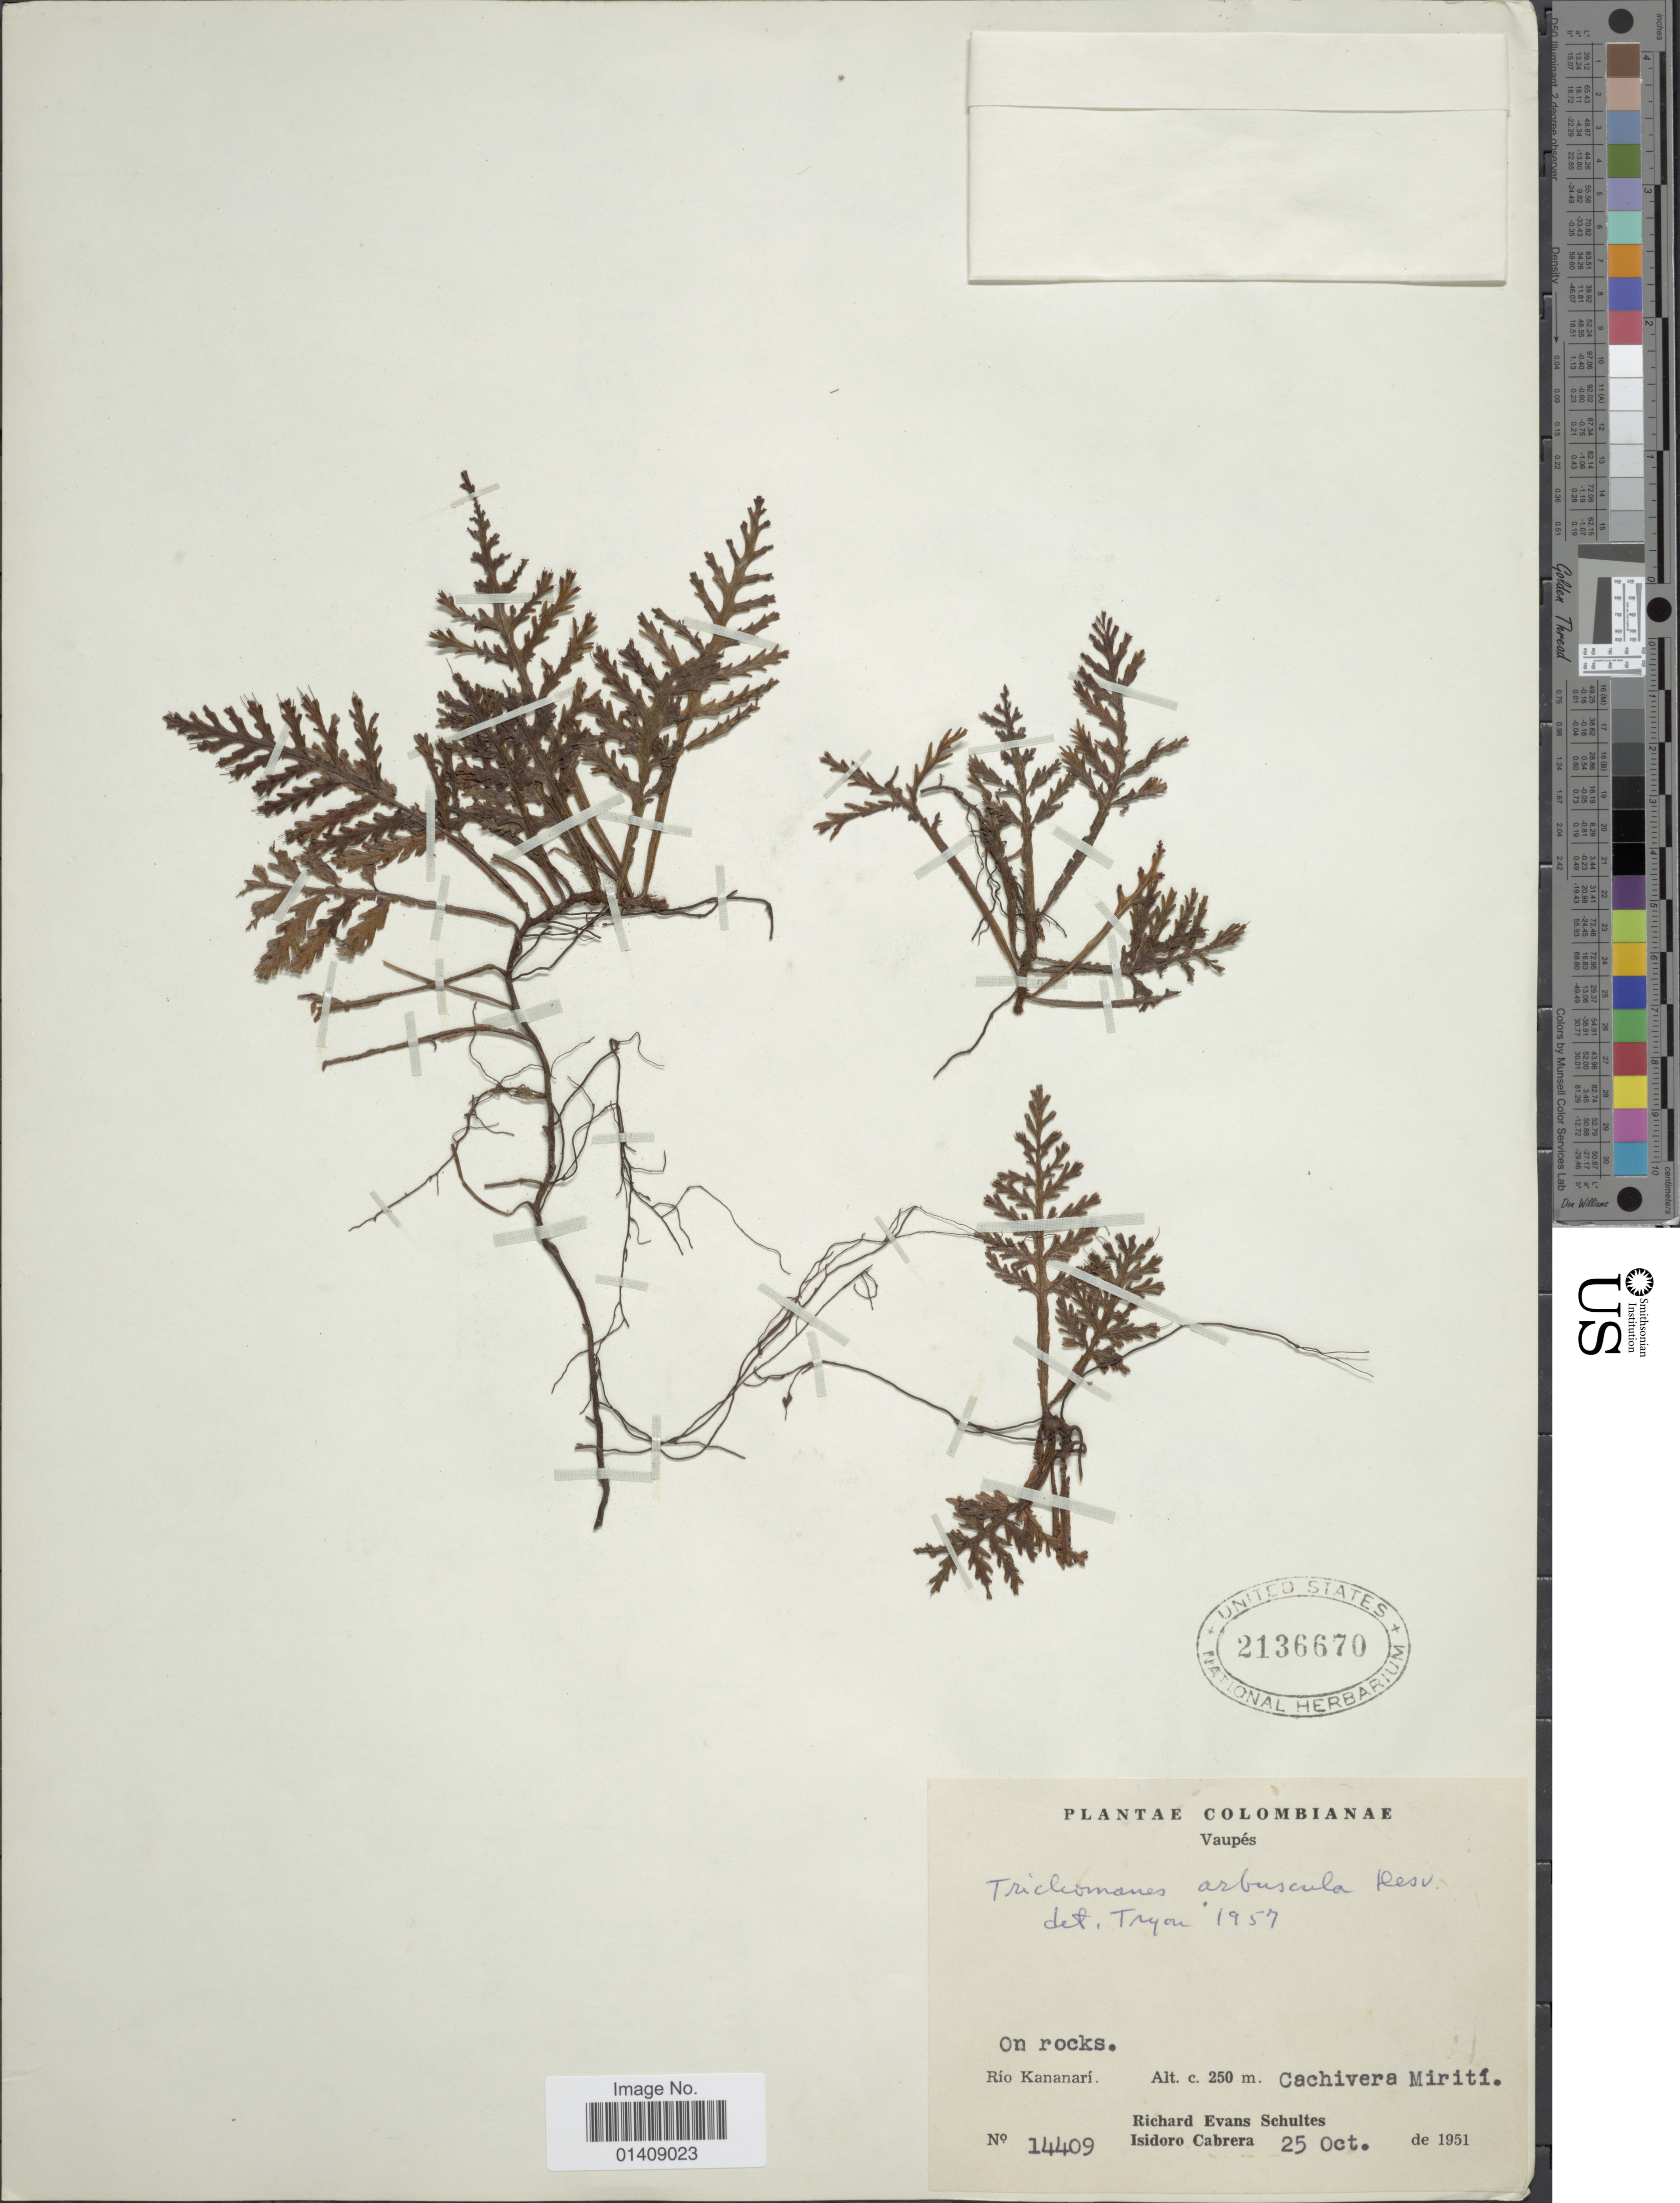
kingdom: Plantae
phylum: Tracheophyta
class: Polypodiopsida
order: Hymenophyllales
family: Hymenophyllaceae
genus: Trichomanes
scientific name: Trichomanes macilentum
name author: Bosch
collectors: R. E. Schultes & I. Cabrera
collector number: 14409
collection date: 1951-10-25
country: Colombia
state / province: Vaupés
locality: On Rocks, Río Kananarí . Cachivera Mirití.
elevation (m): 250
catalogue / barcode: US 2136670